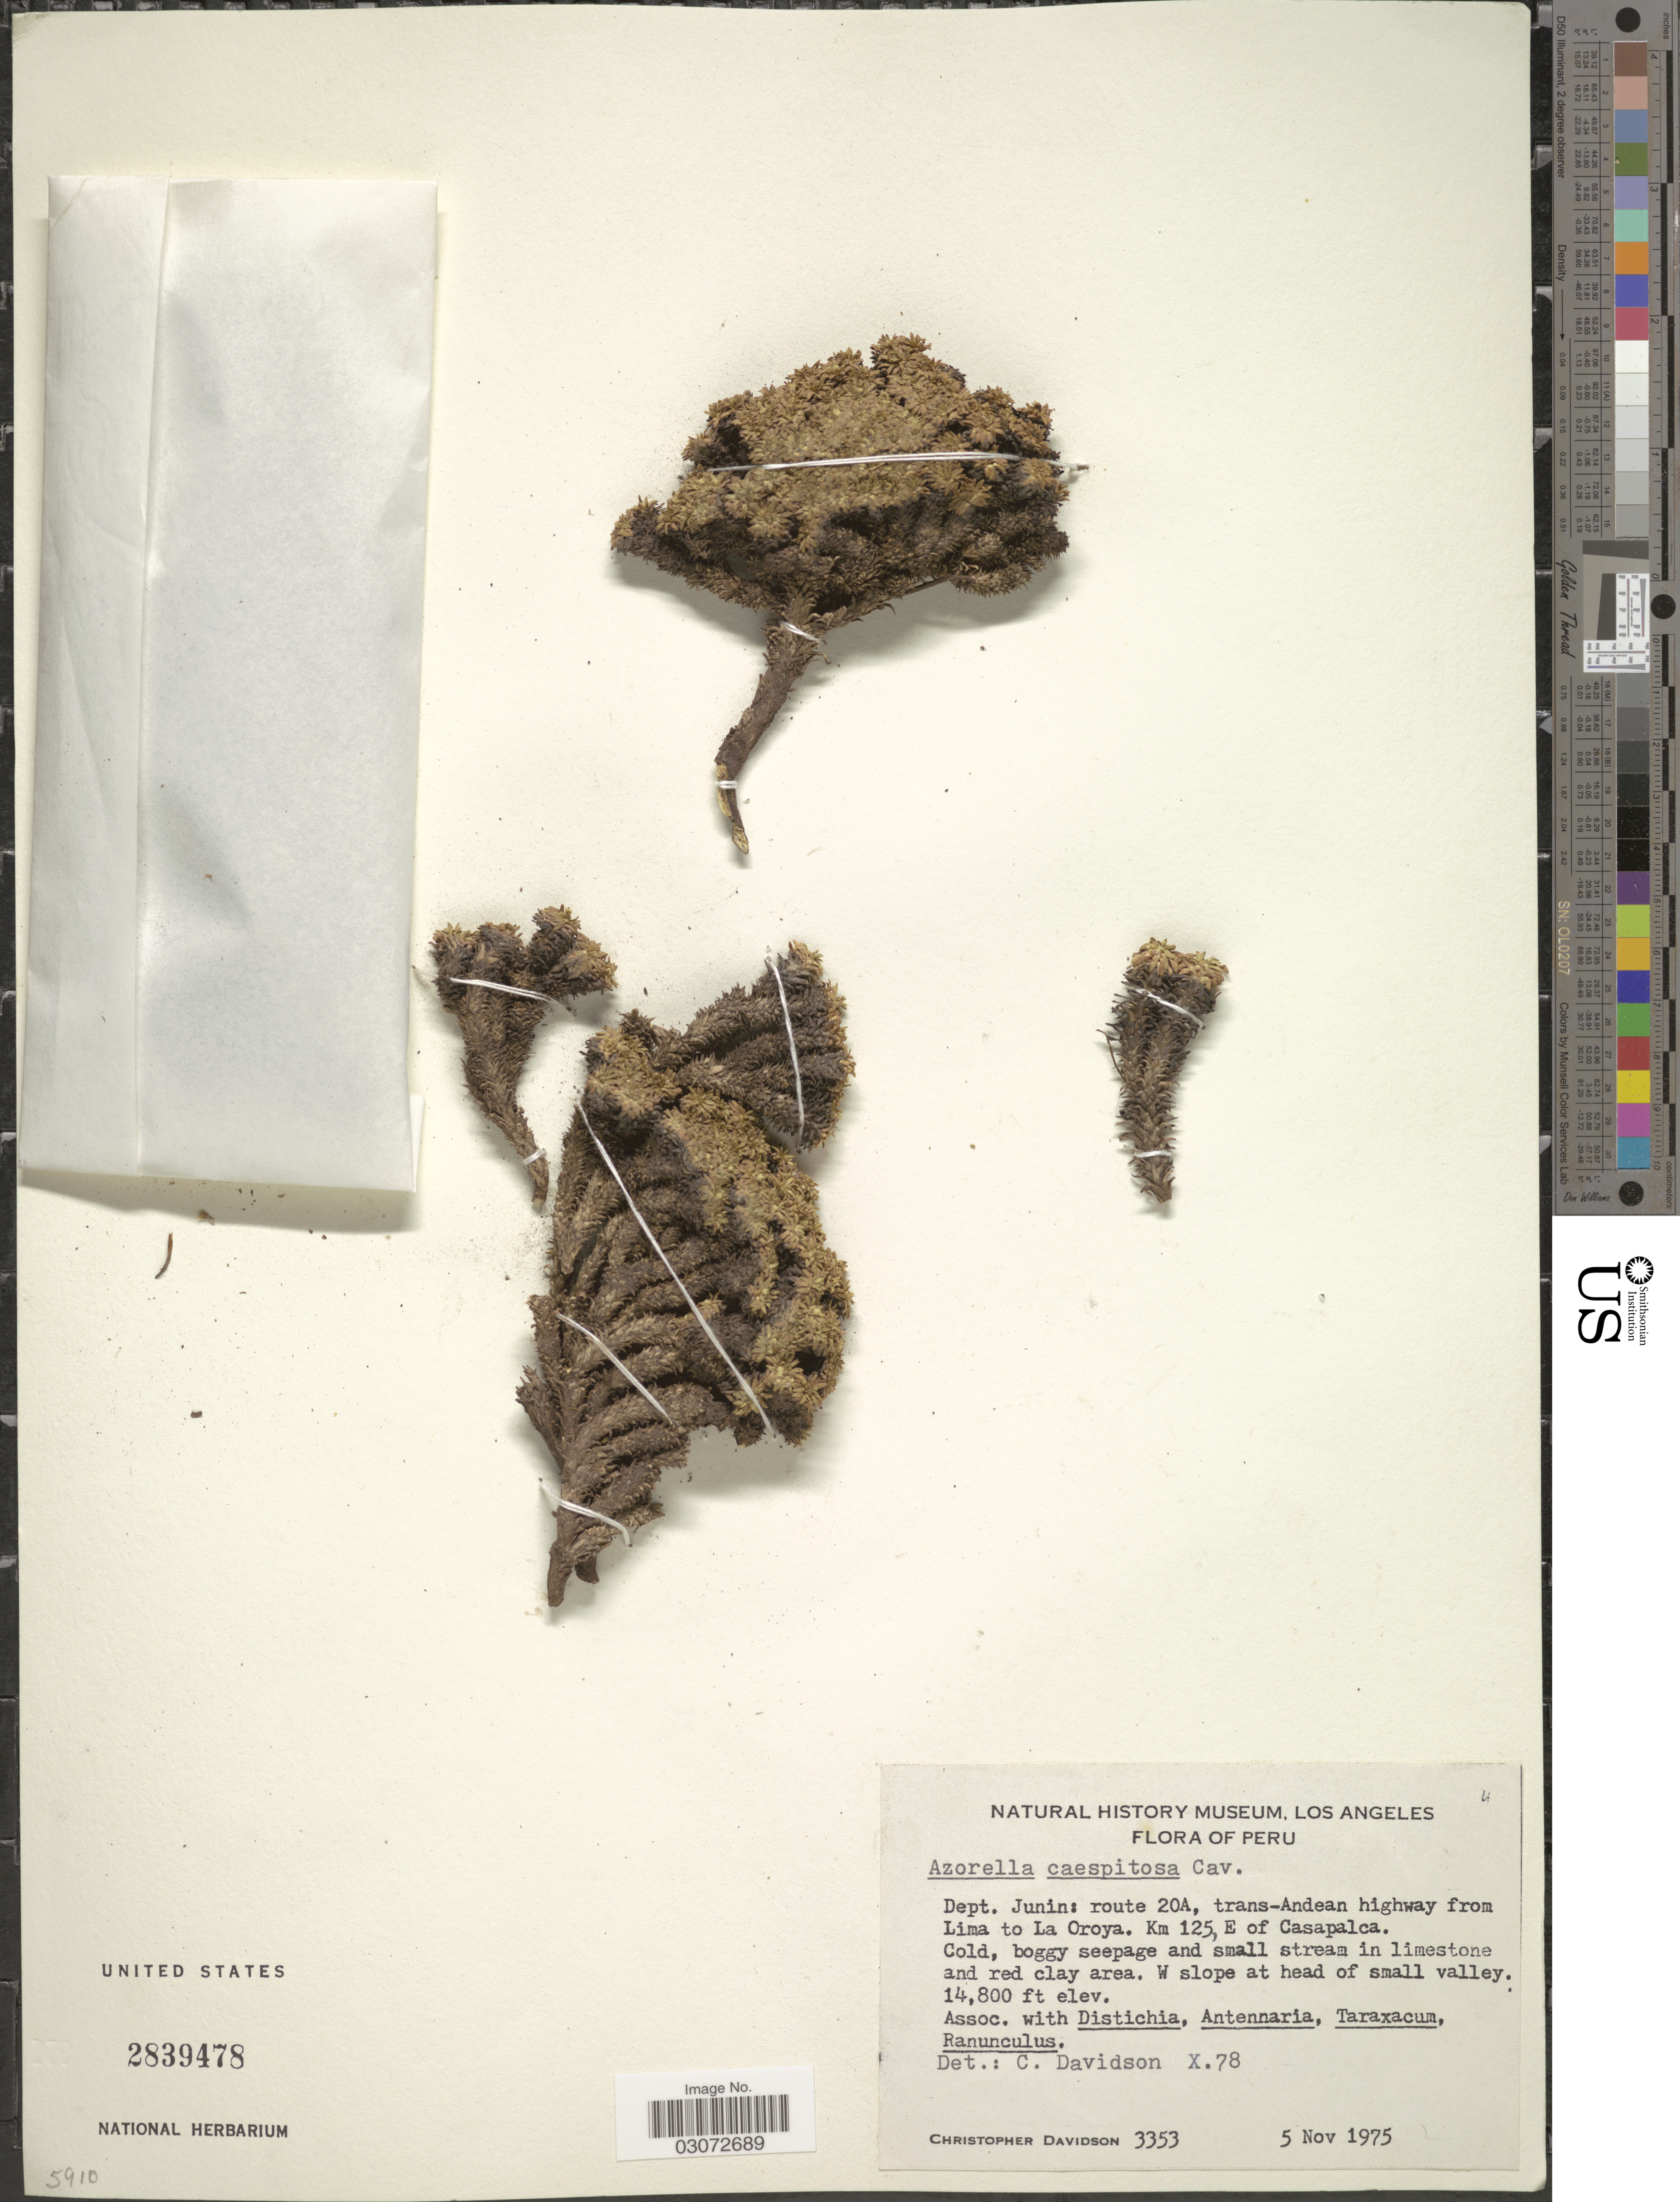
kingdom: Plantae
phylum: Tracheophyta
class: Magnoliopsida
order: Apiales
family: Apiaceae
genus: Azorella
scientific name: Azorella caespitosa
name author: Cav.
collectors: C. Davidson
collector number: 3353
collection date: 1975-11-05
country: Peru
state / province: Junín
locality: Dept. Junin: route 20A, trans-Andean highway from Lima to La Oroya. Km 125, E of Casapalca. W slope at head of small valley.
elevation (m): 4511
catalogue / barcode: US 2839478